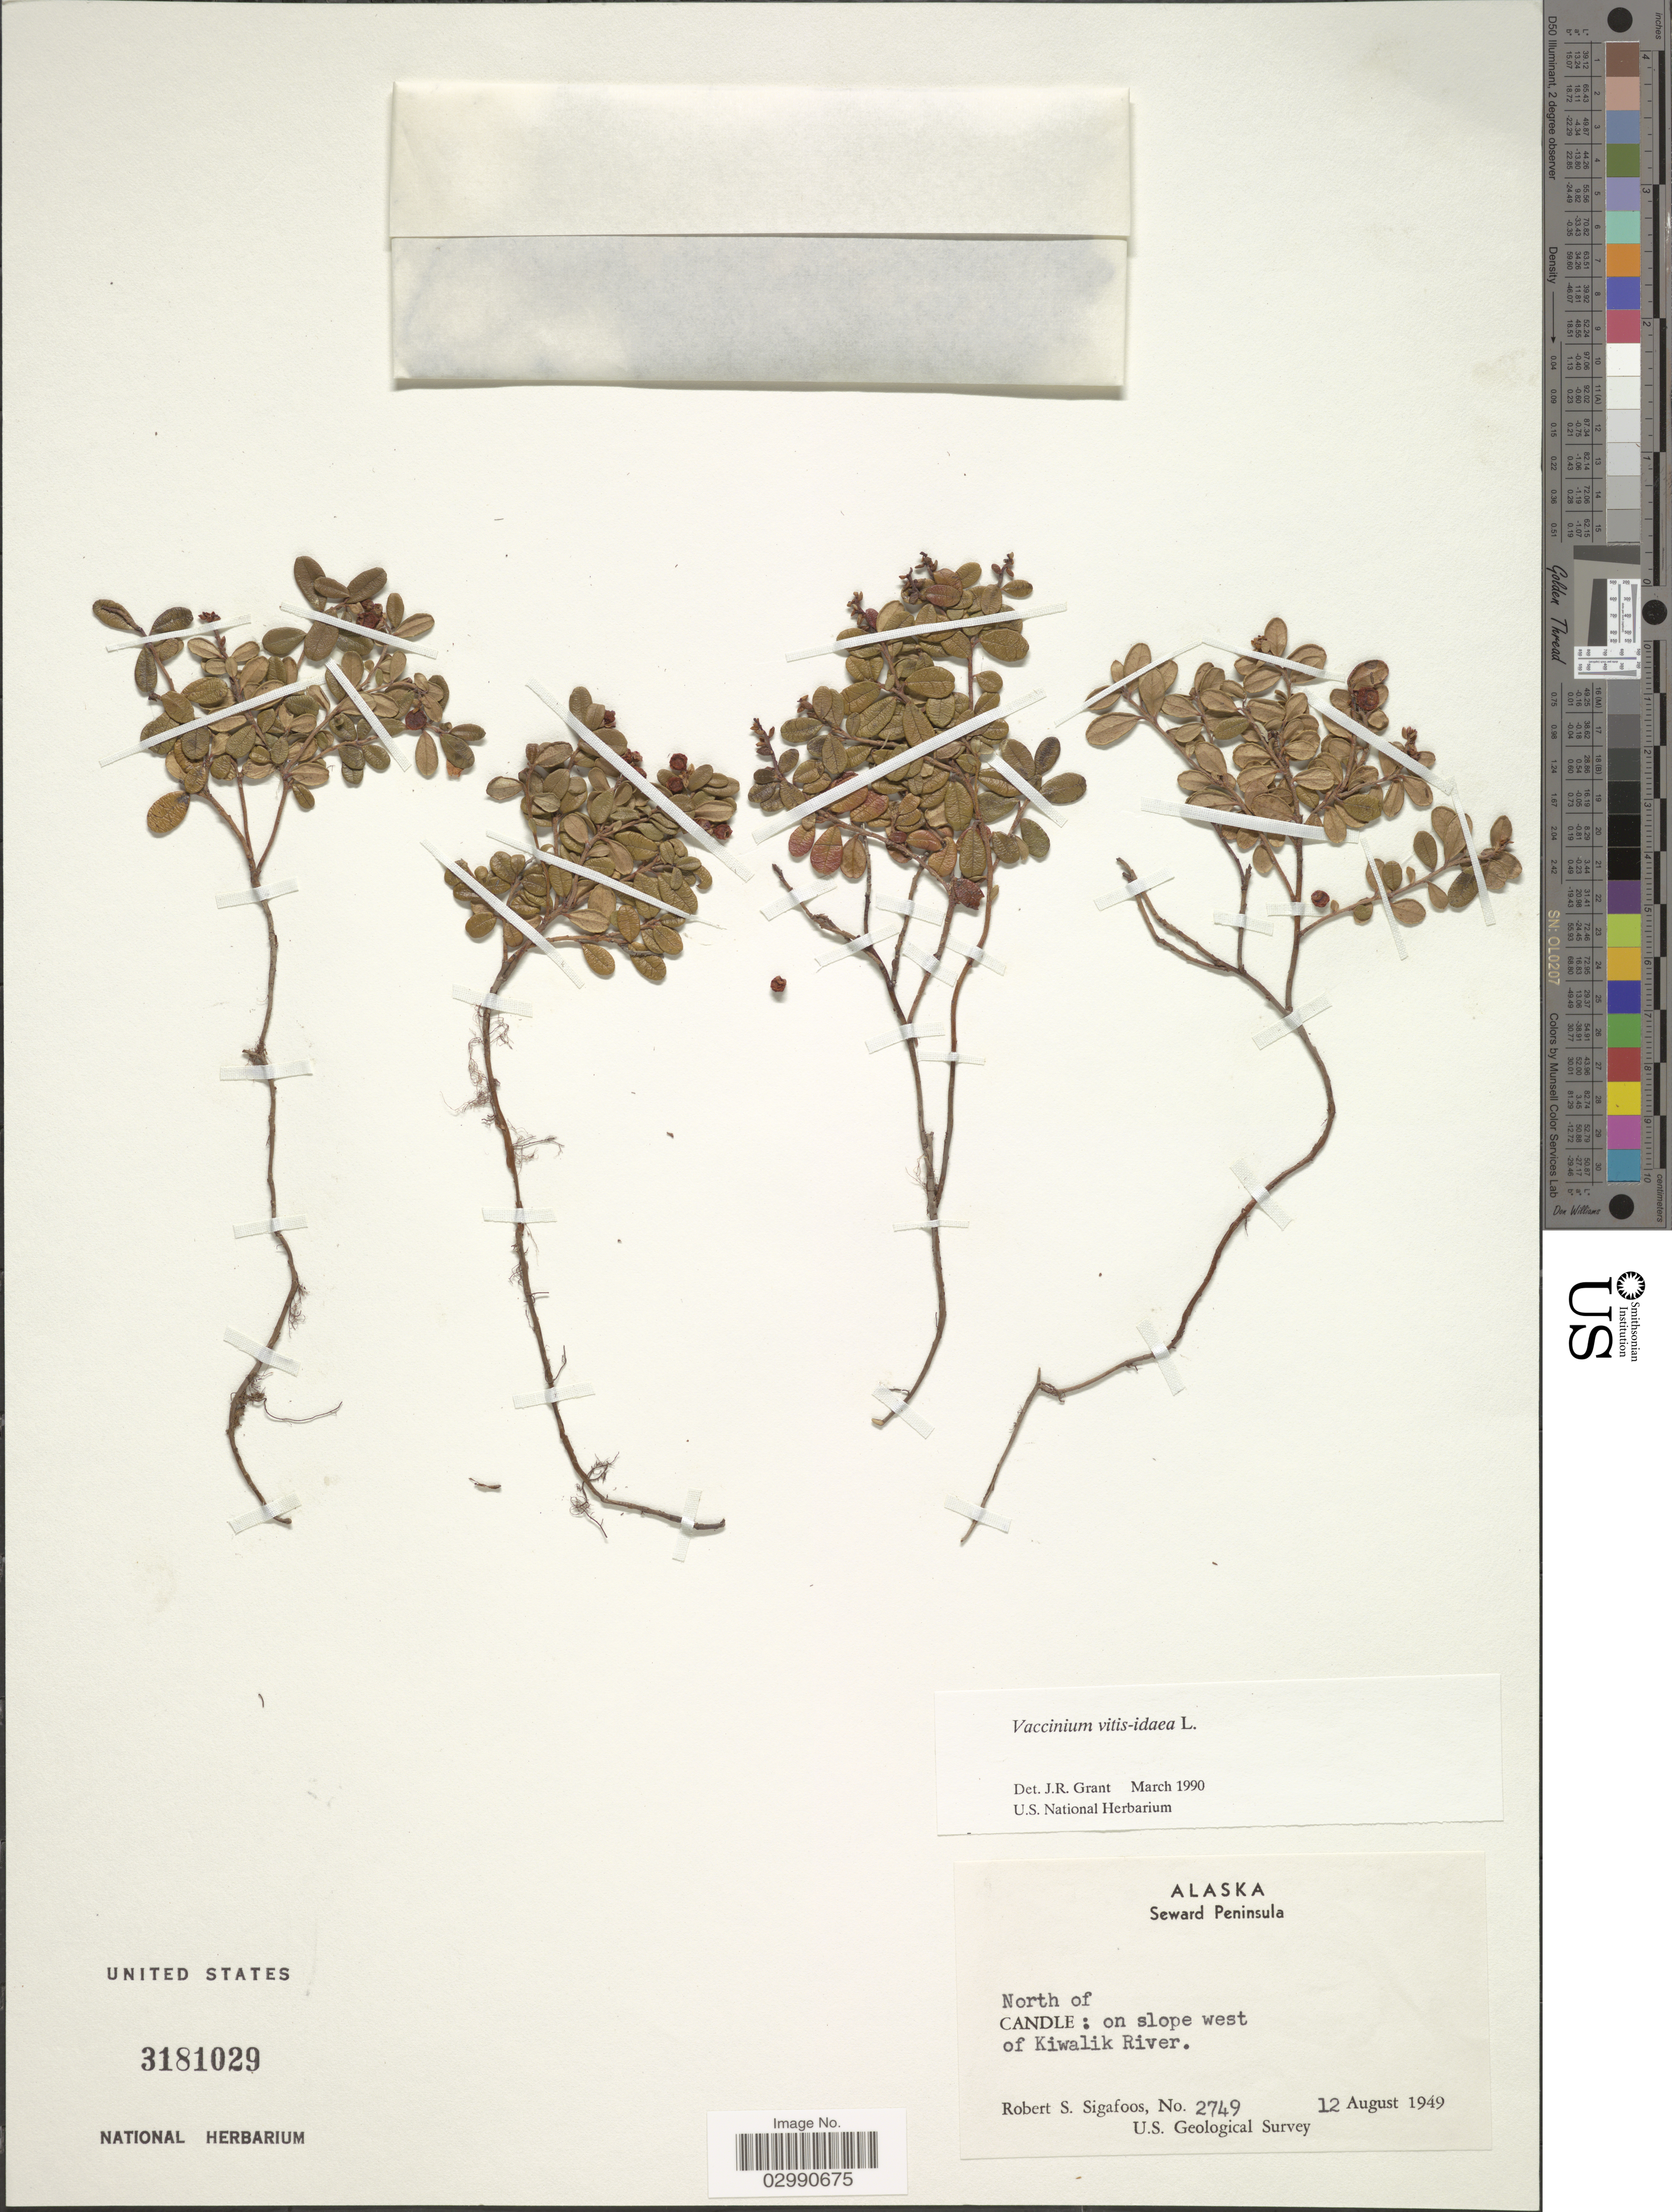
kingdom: Plantae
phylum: Tracheophyta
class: Magnoliopsida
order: Ericales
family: Ericaceae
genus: Vaccinium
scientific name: Vaccinium vitis-idaea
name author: L.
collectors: R. Sigafoos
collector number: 2749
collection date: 1949-08-12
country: United States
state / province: Alaska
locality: Seward Peninsula, North of Candle: on slope west of Kiwalik River.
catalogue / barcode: US 3181029